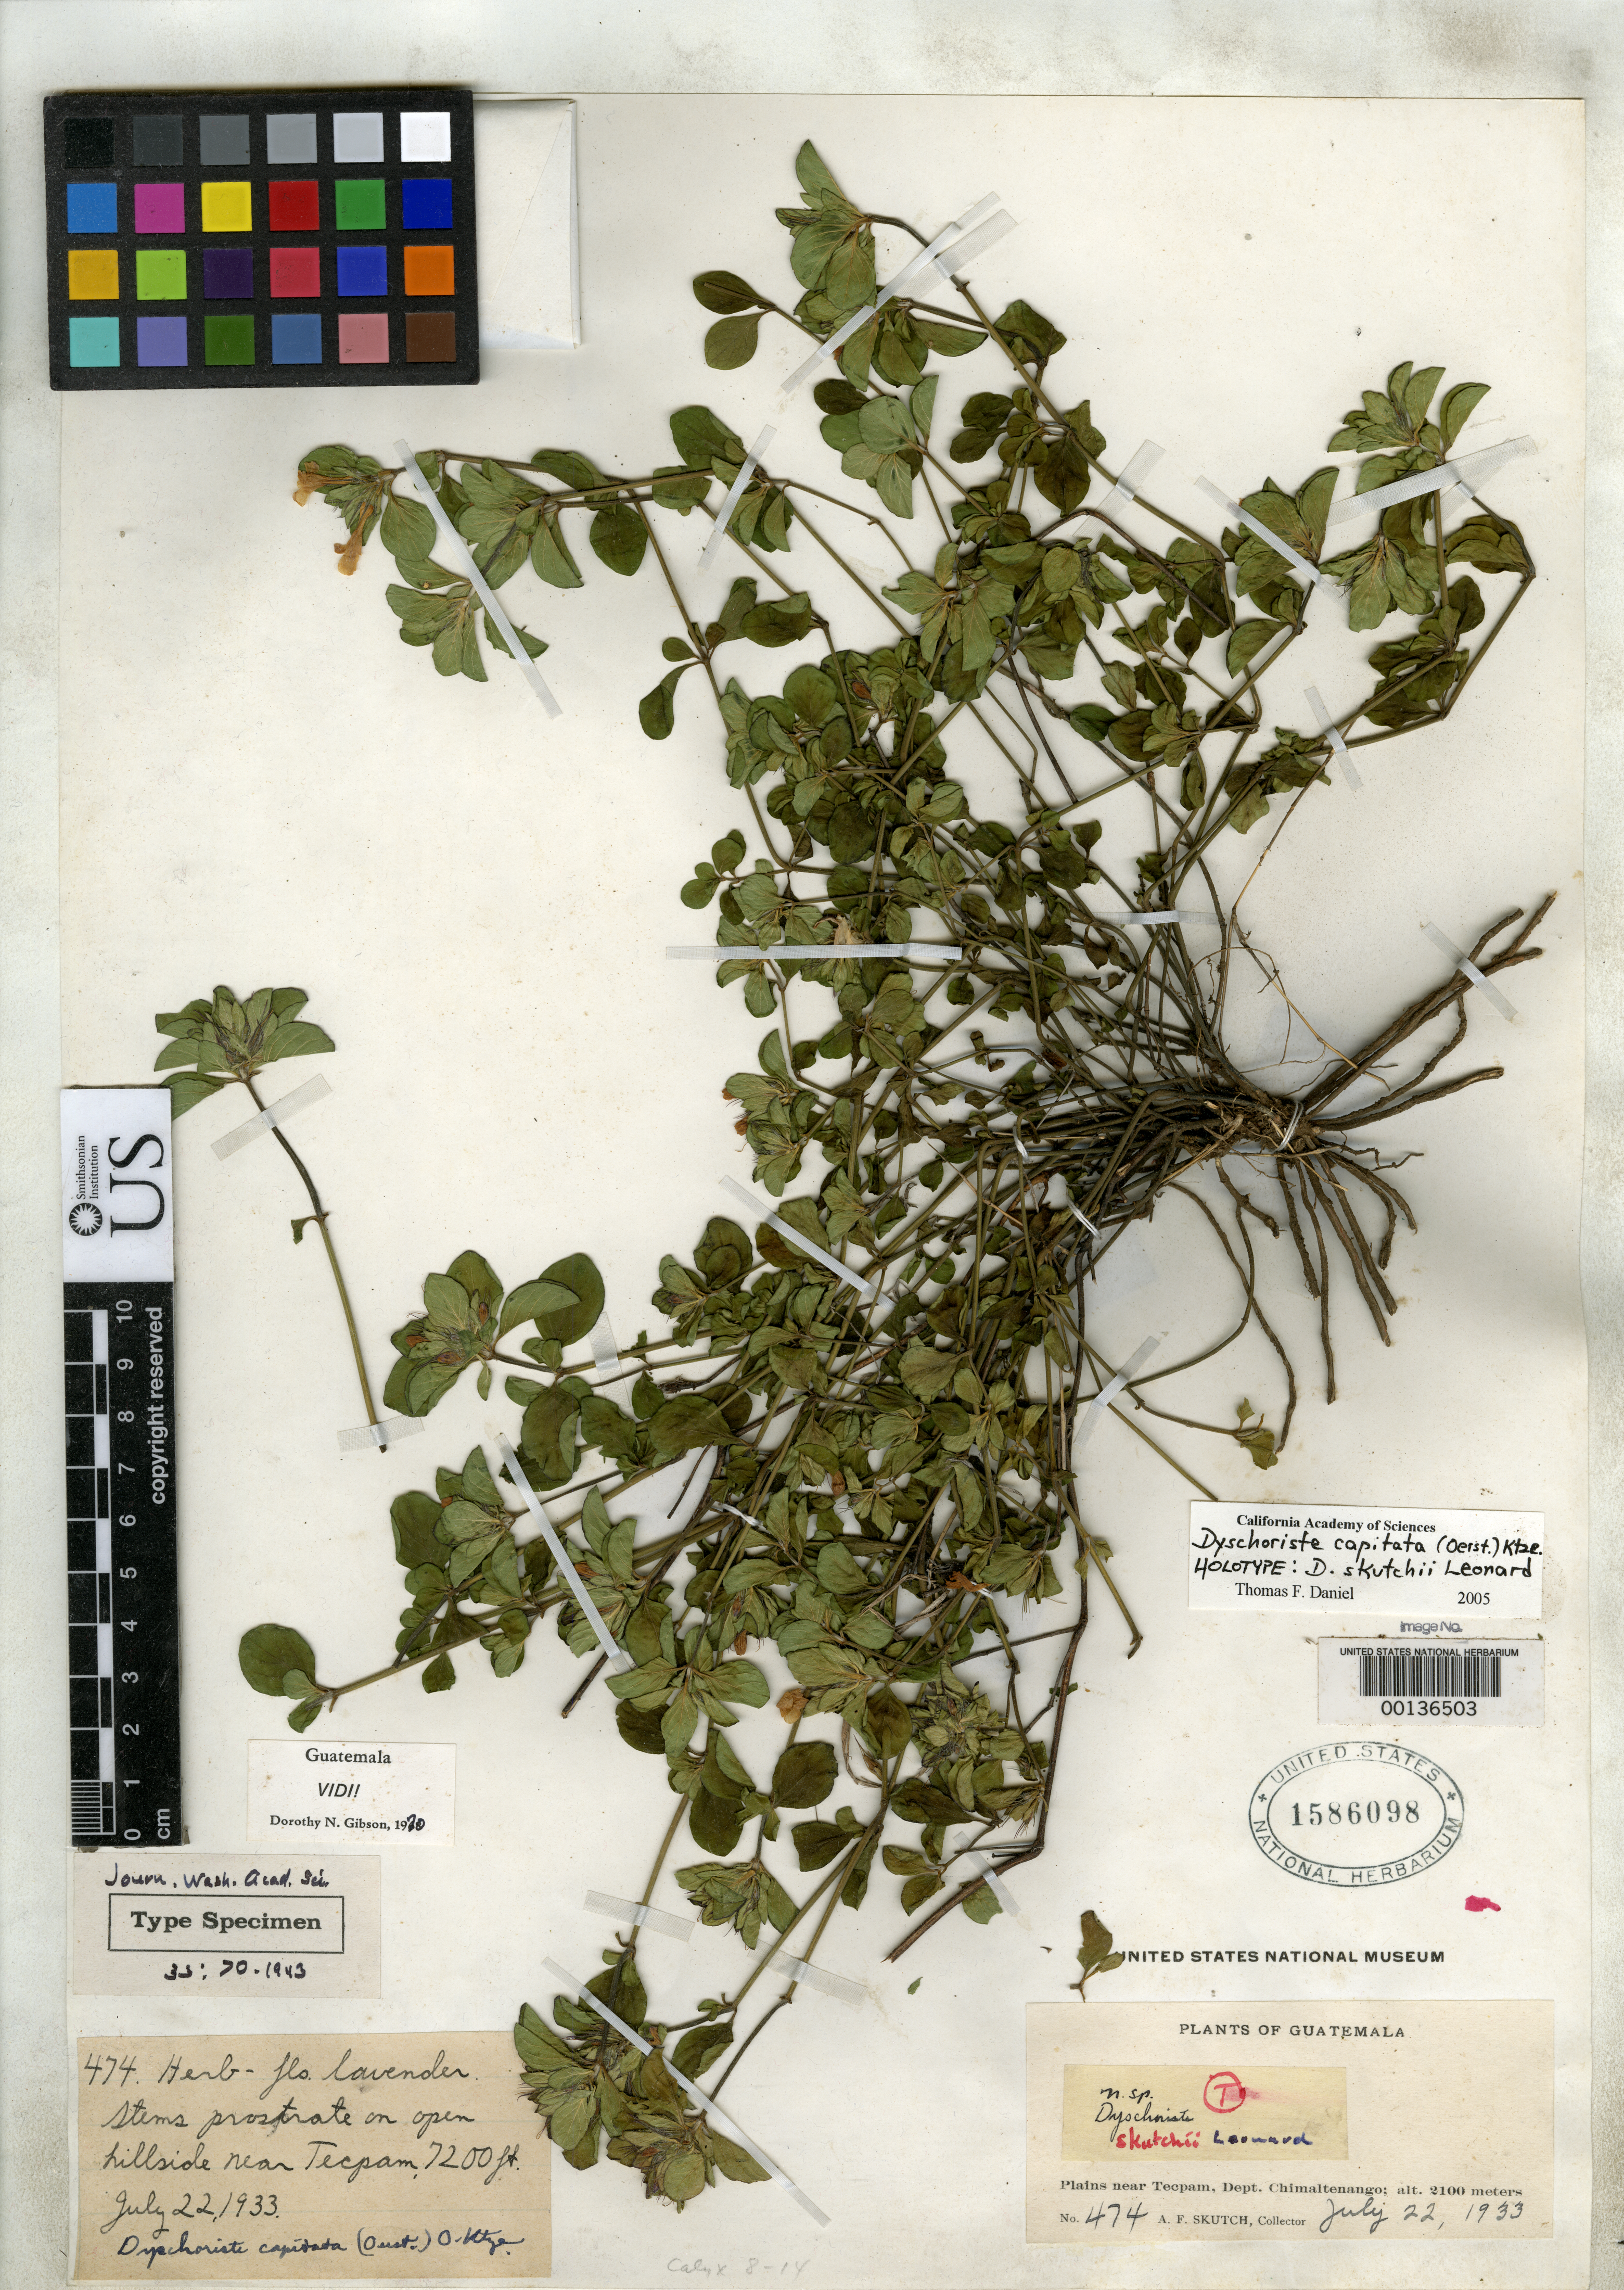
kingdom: Plantae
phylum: Tracheophyta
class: Magnoliopsida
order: Lamiales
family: Acanthaceae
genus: Dyschoriste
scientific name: Dyschoriste skutchii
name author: Leonard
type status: Holotype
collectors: A. F. Skutch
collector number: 474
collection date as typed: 22 Jul 1933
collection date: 1933-07-22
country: Guatemala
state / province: Chimaltenango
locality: Near Tecpan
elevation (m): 2100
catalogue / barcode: US 1586098